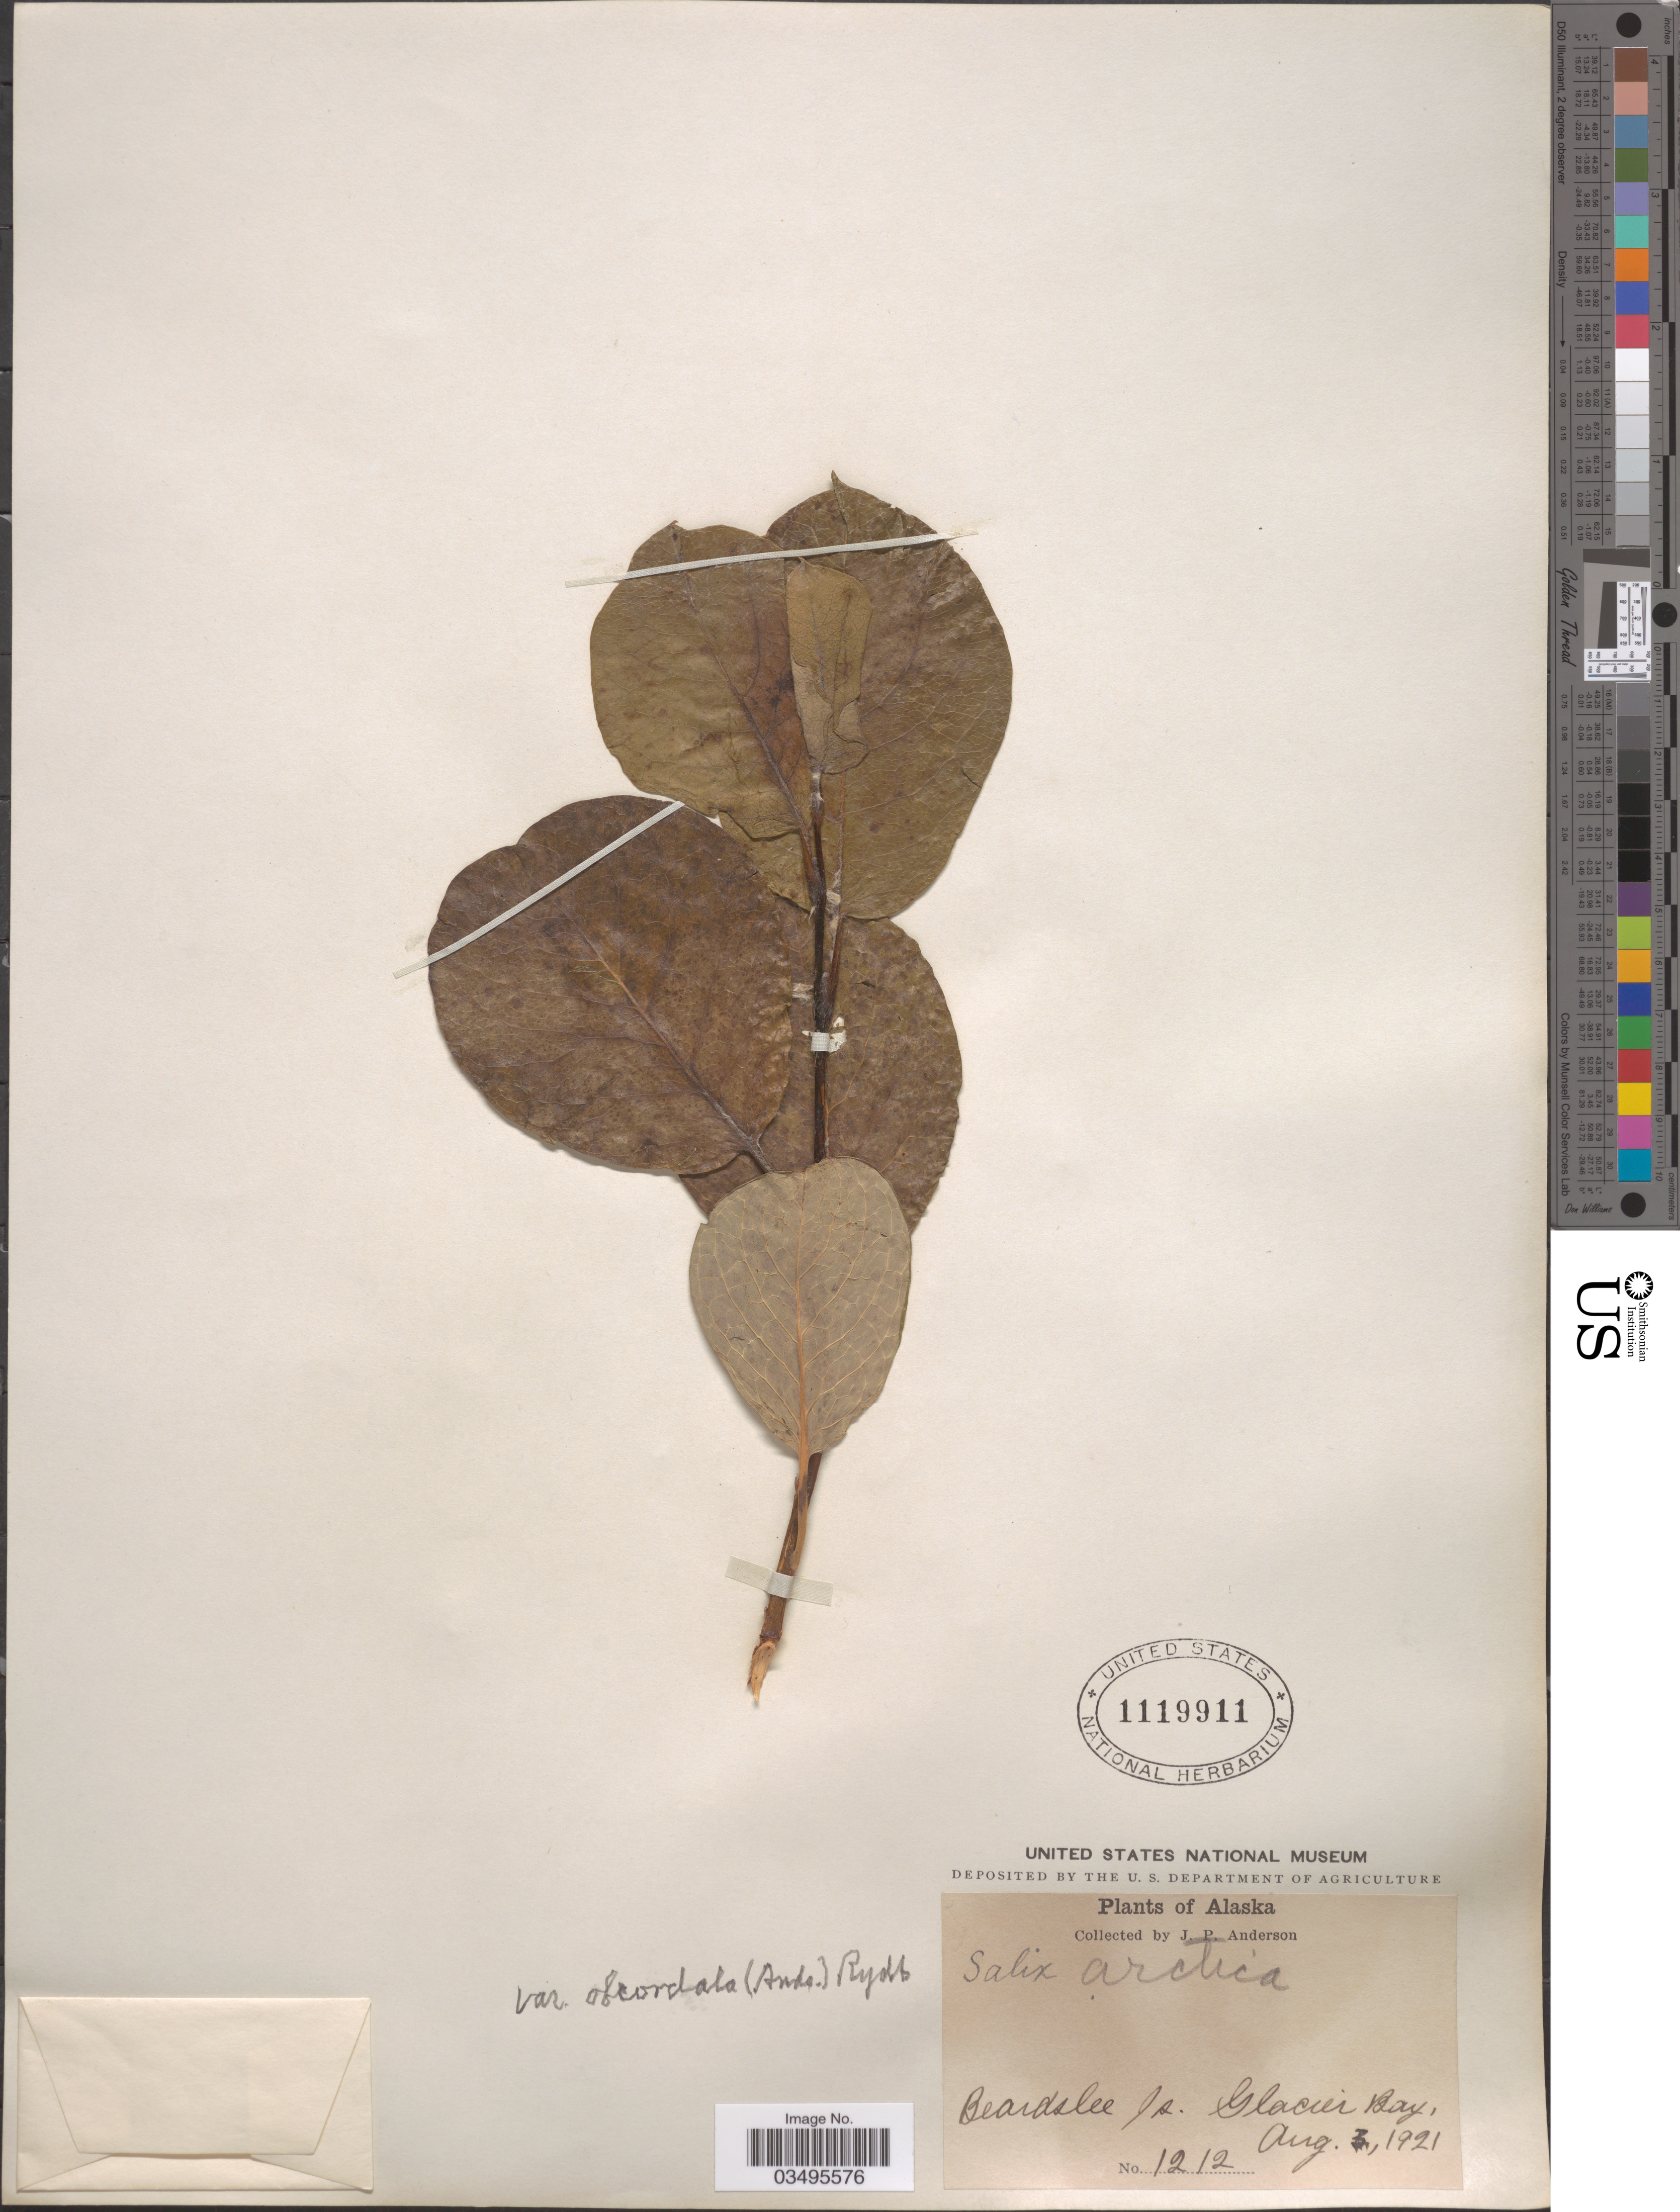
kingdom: Plantae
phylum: Tracheophyta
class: Magnoliopsida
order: Malpighiales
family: Salicaceae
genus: Salix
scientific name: Salix arctica var. obcordata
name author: (Andersson) Rydb.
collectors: J. P. Anderson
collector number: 1212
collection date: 1921-08-03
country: United States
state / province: Alaska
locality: Beardslee Is. Glacier Bay.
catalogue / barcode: US 1119911